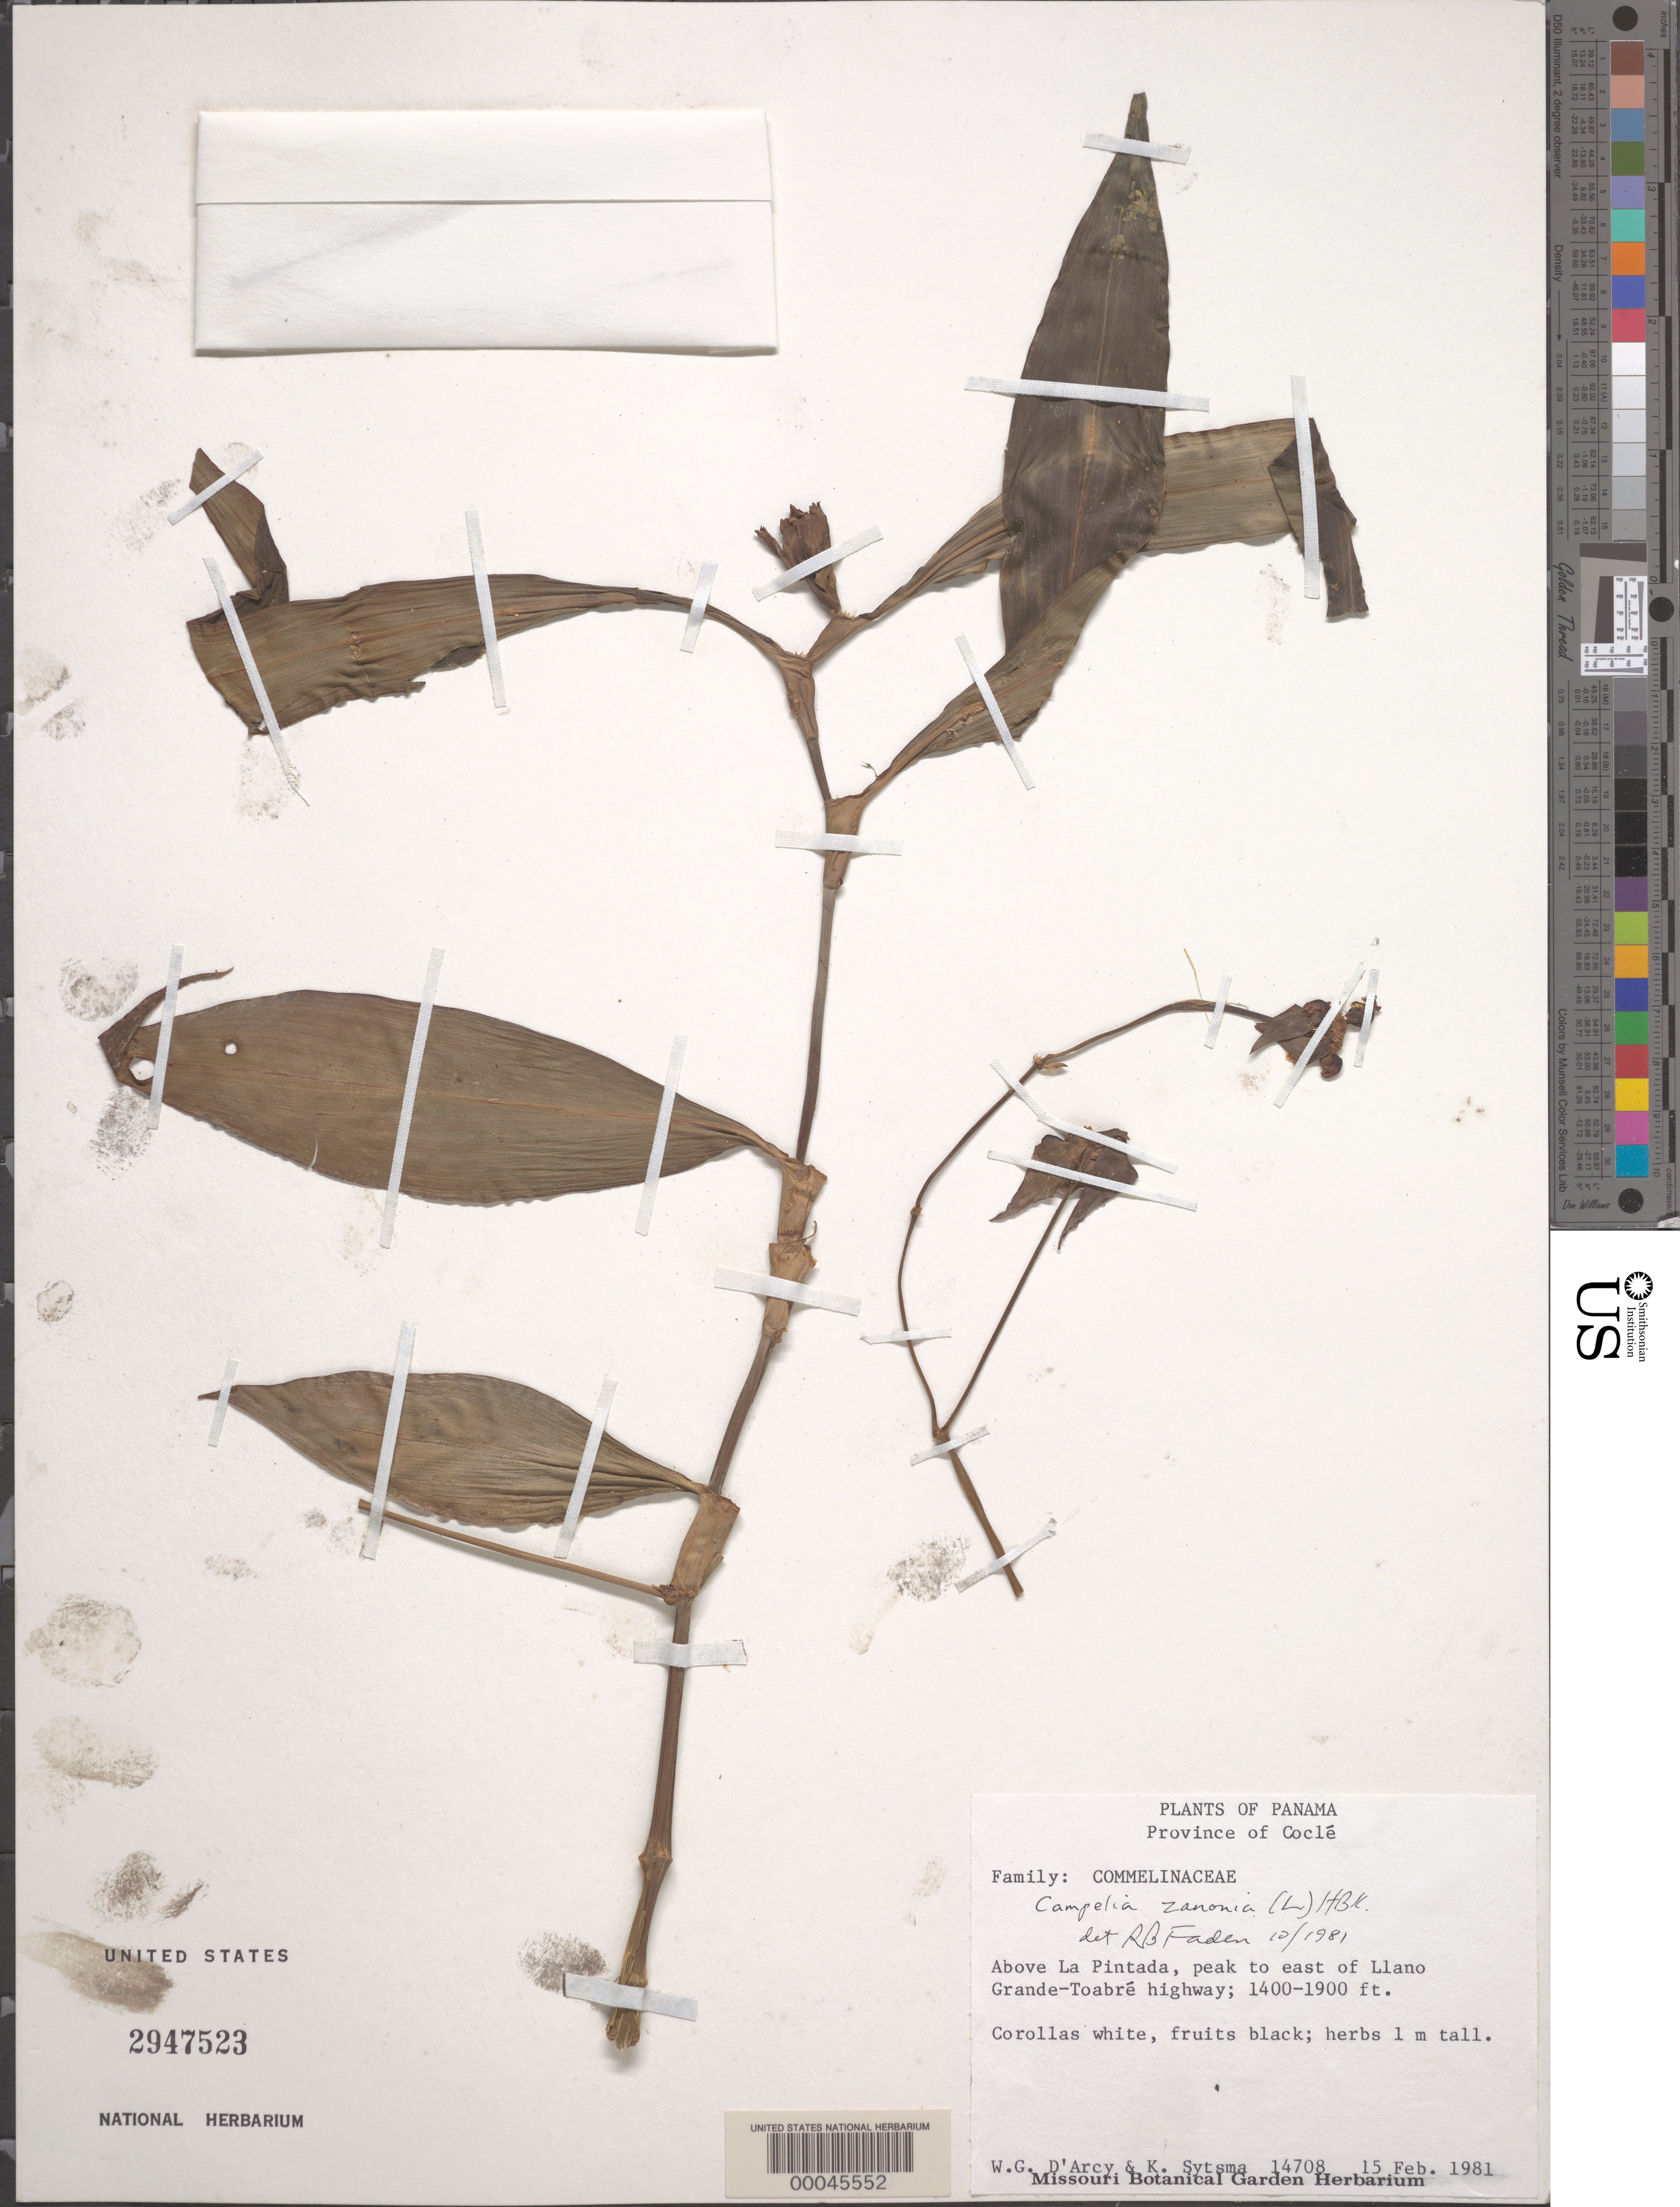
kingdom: Plantae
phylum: Tracheophyta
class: Liliopsida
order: Commelinales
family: Commelinaceae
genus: Tradescantia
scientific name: Tradescantia zanonia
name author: (L.) Sw.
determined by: Faden, Robert B., (US), Smithsonian Institution - National Museum of Natural History (UNITED STATES)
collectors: K. J. Sytsma & W. G. D'Arcy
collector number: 14708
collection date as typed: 15 Feb 1981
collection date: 1981-02-15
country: Panama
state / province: Coclé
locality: Above la Pintada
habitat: Mountain peak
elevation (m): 427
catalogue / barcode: US 2947523